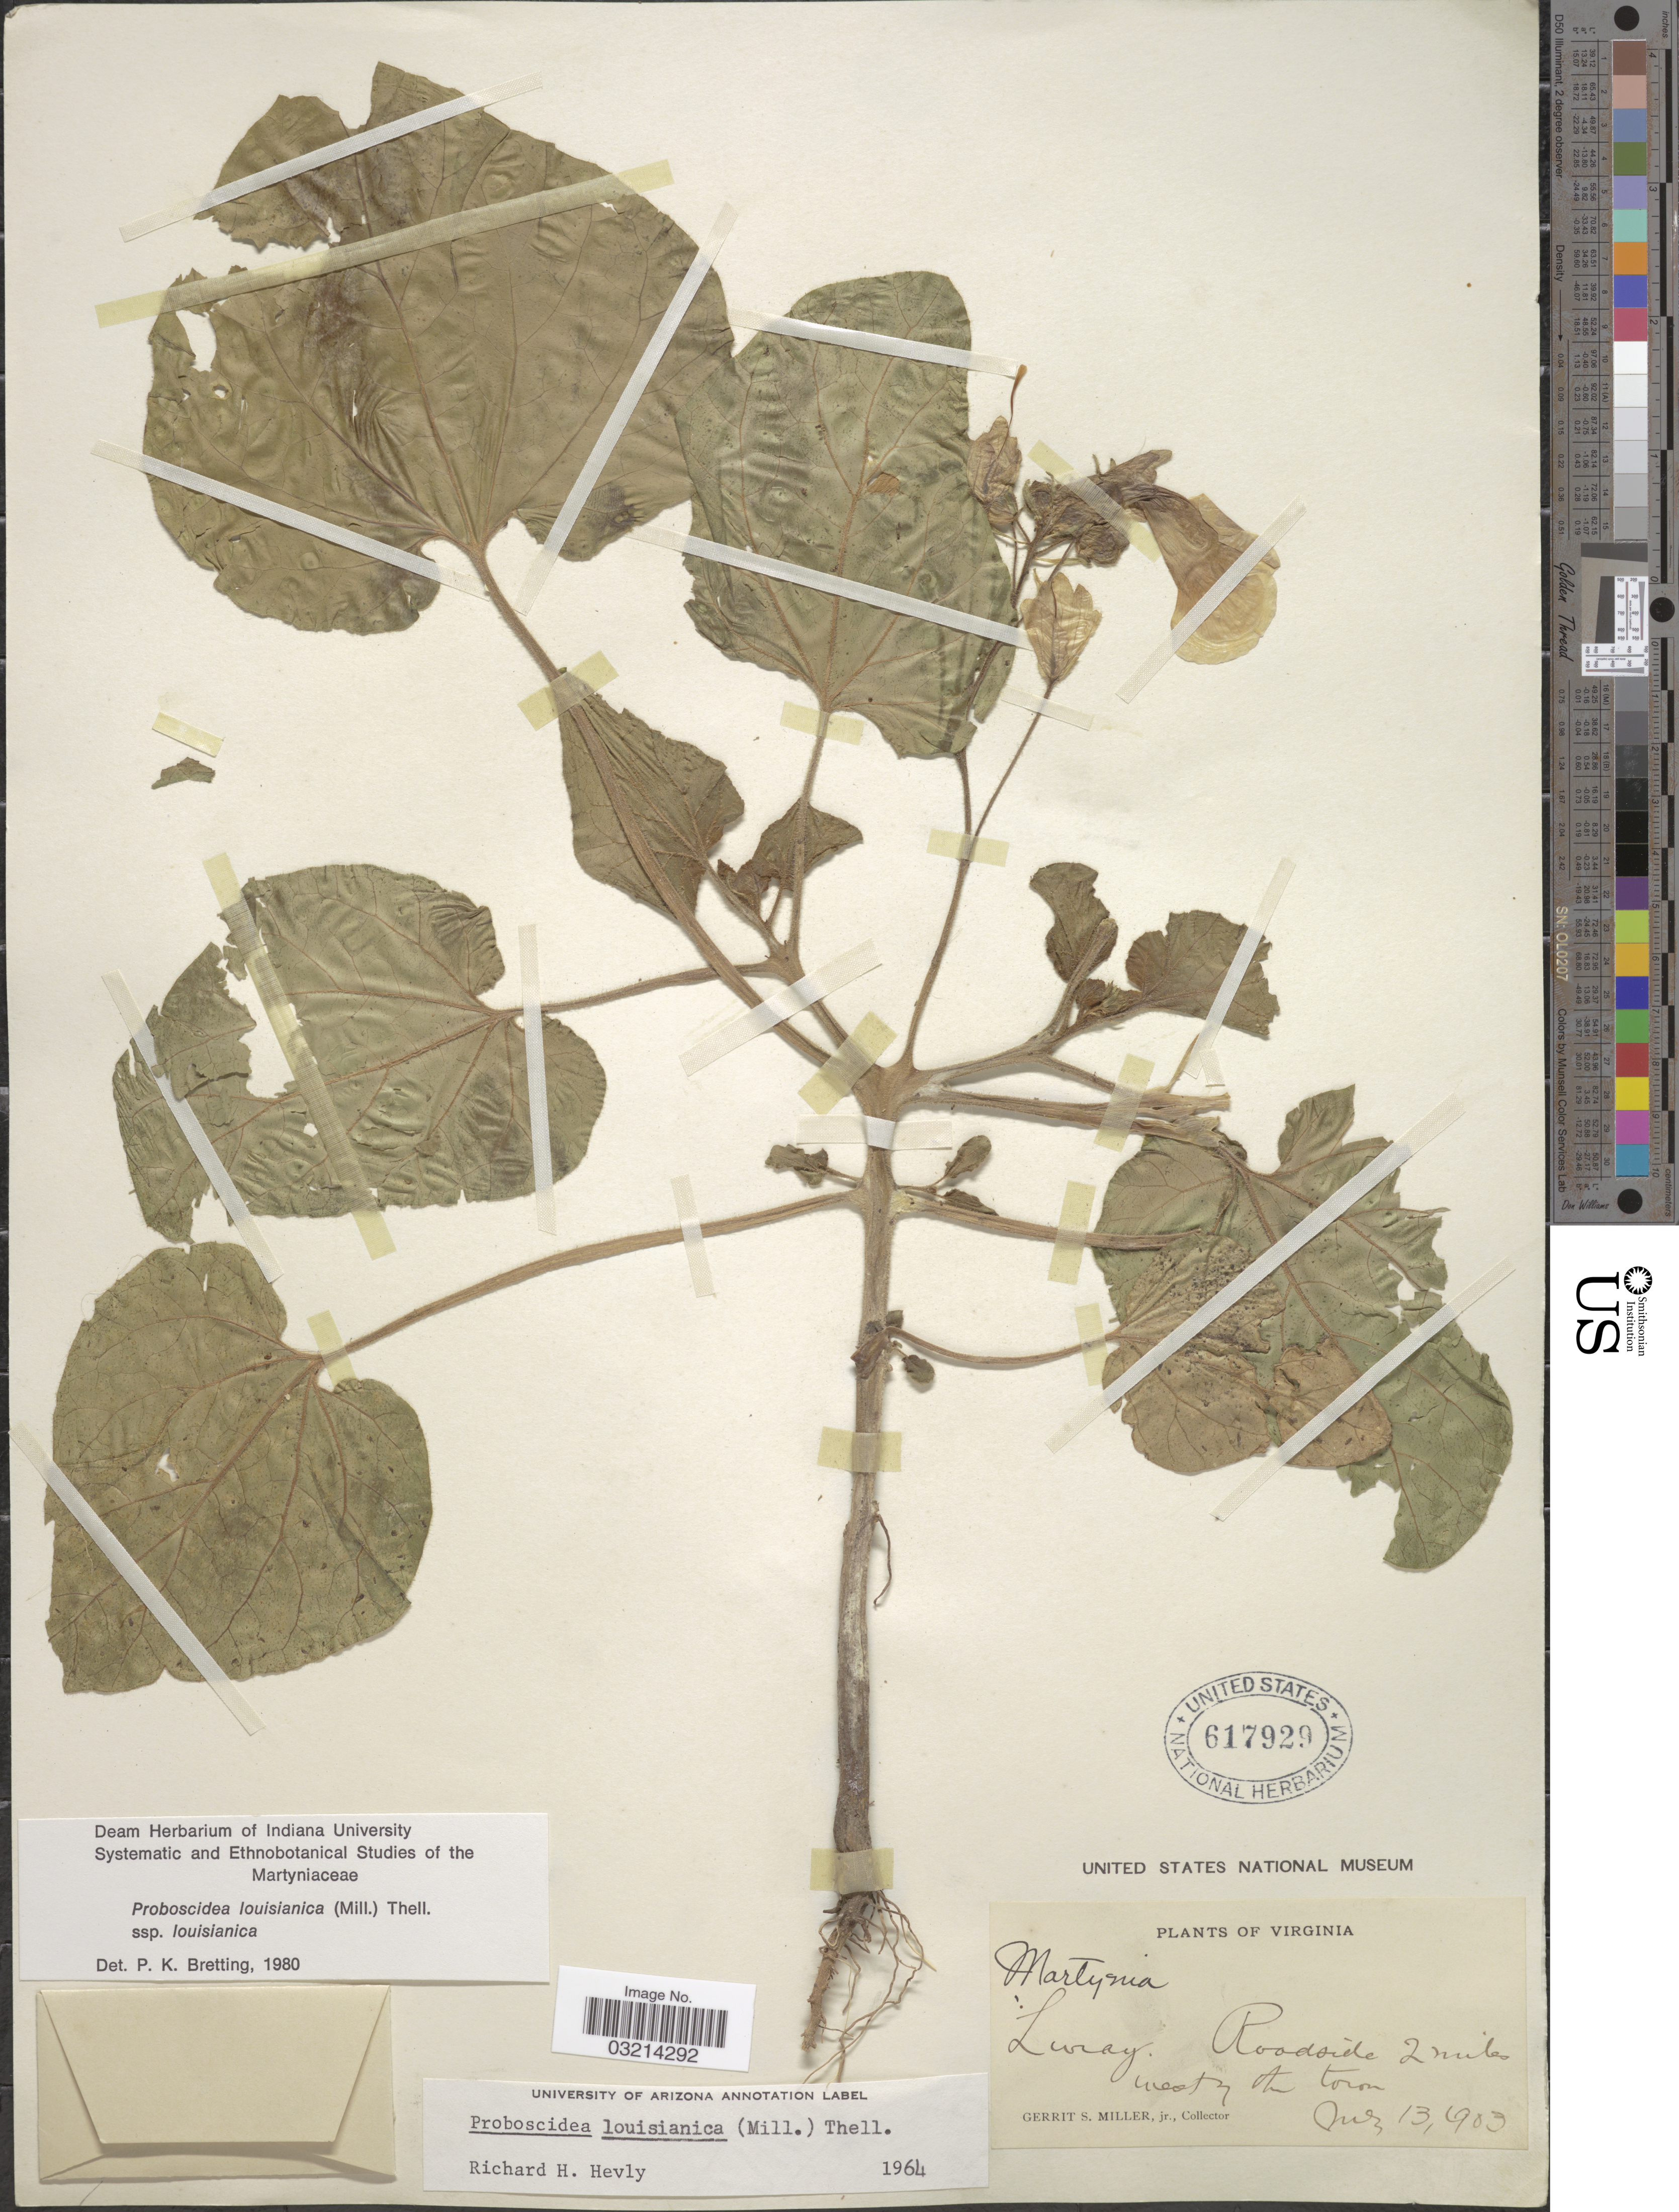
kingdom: Plantae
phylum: Tracheophyta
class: Magnoliopsida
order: Lamiales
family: Martyniaceae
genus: Proboscidea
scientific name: Proboscidea louisianica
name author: Thell.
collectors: G. S. Miller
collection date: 1903-07-13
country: United States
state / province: Virginia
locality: Luray. Roadside 2 miles west of the town.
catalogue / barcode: US 617929